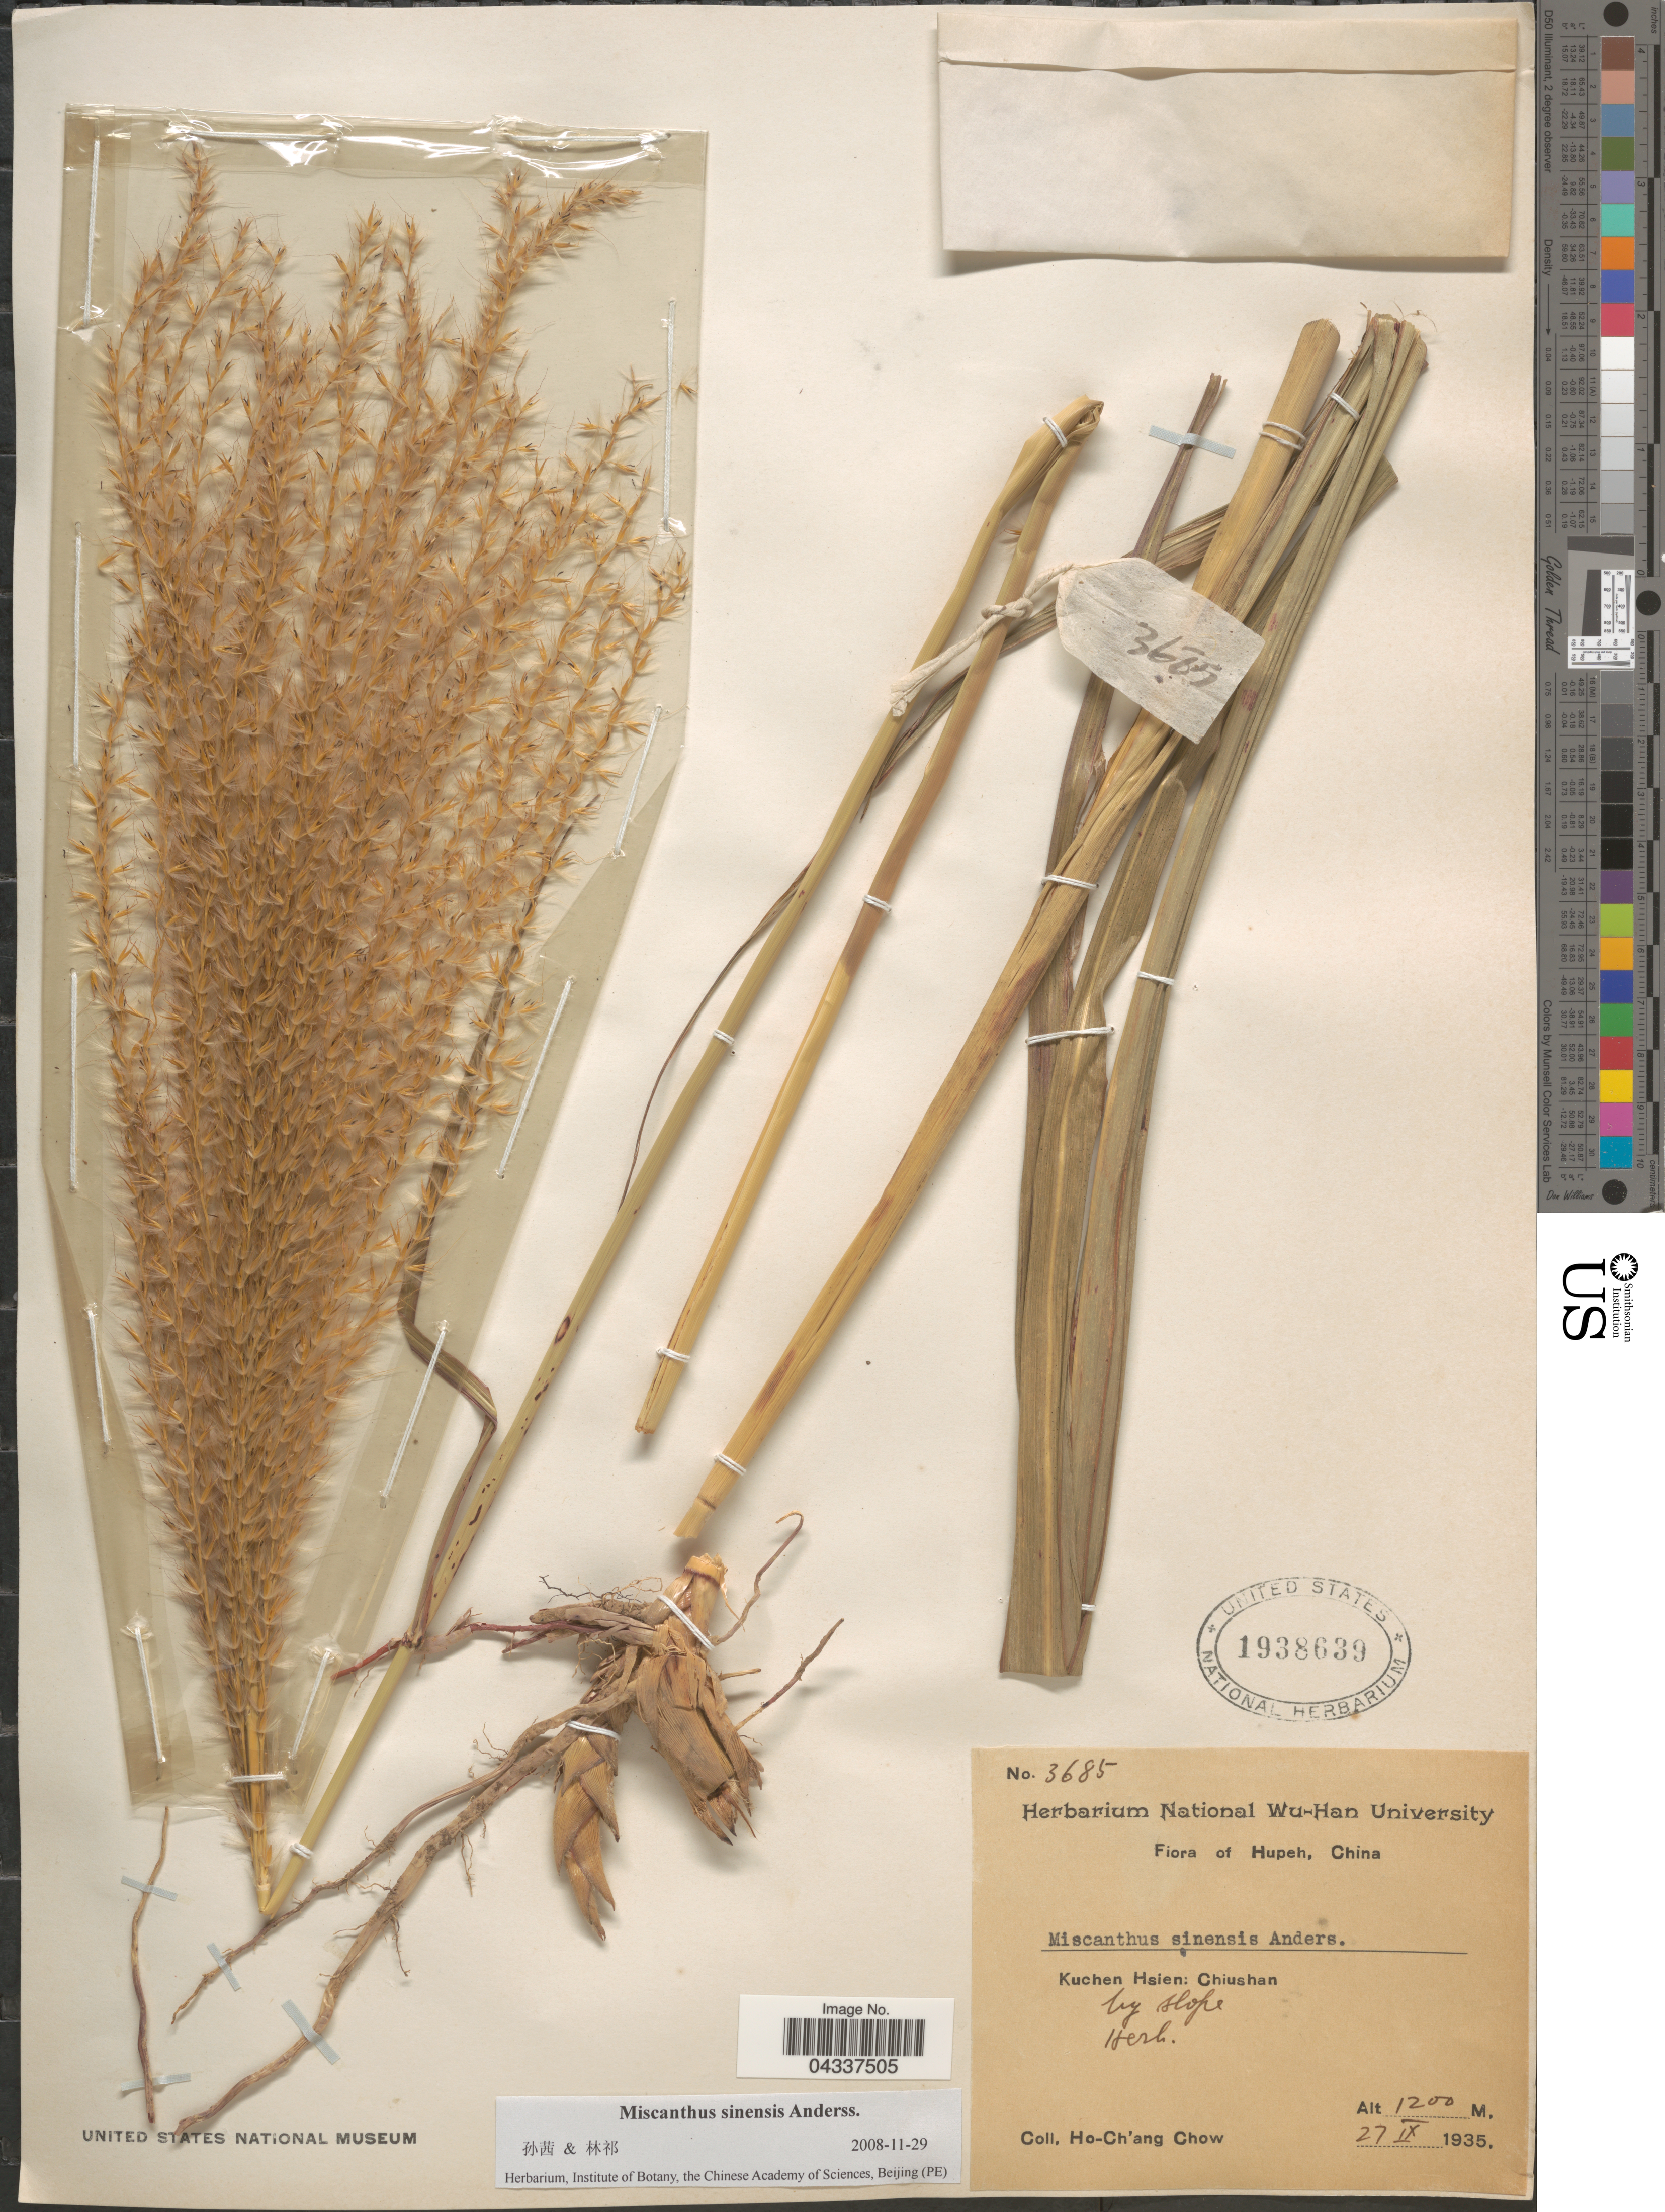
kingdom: Plantae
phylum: Tracheophyta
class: Liliopsida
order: Poales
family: Poaceae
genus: Miscanthus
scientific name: Miscanthus sinensis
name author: Andersson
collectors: H. Chow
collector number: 3685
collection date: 1935-09-27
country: China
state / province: Hubei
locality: Hupeh. Kuchen Hsien: Chiushan by slope.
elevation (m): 1200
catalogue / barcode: US 1938639